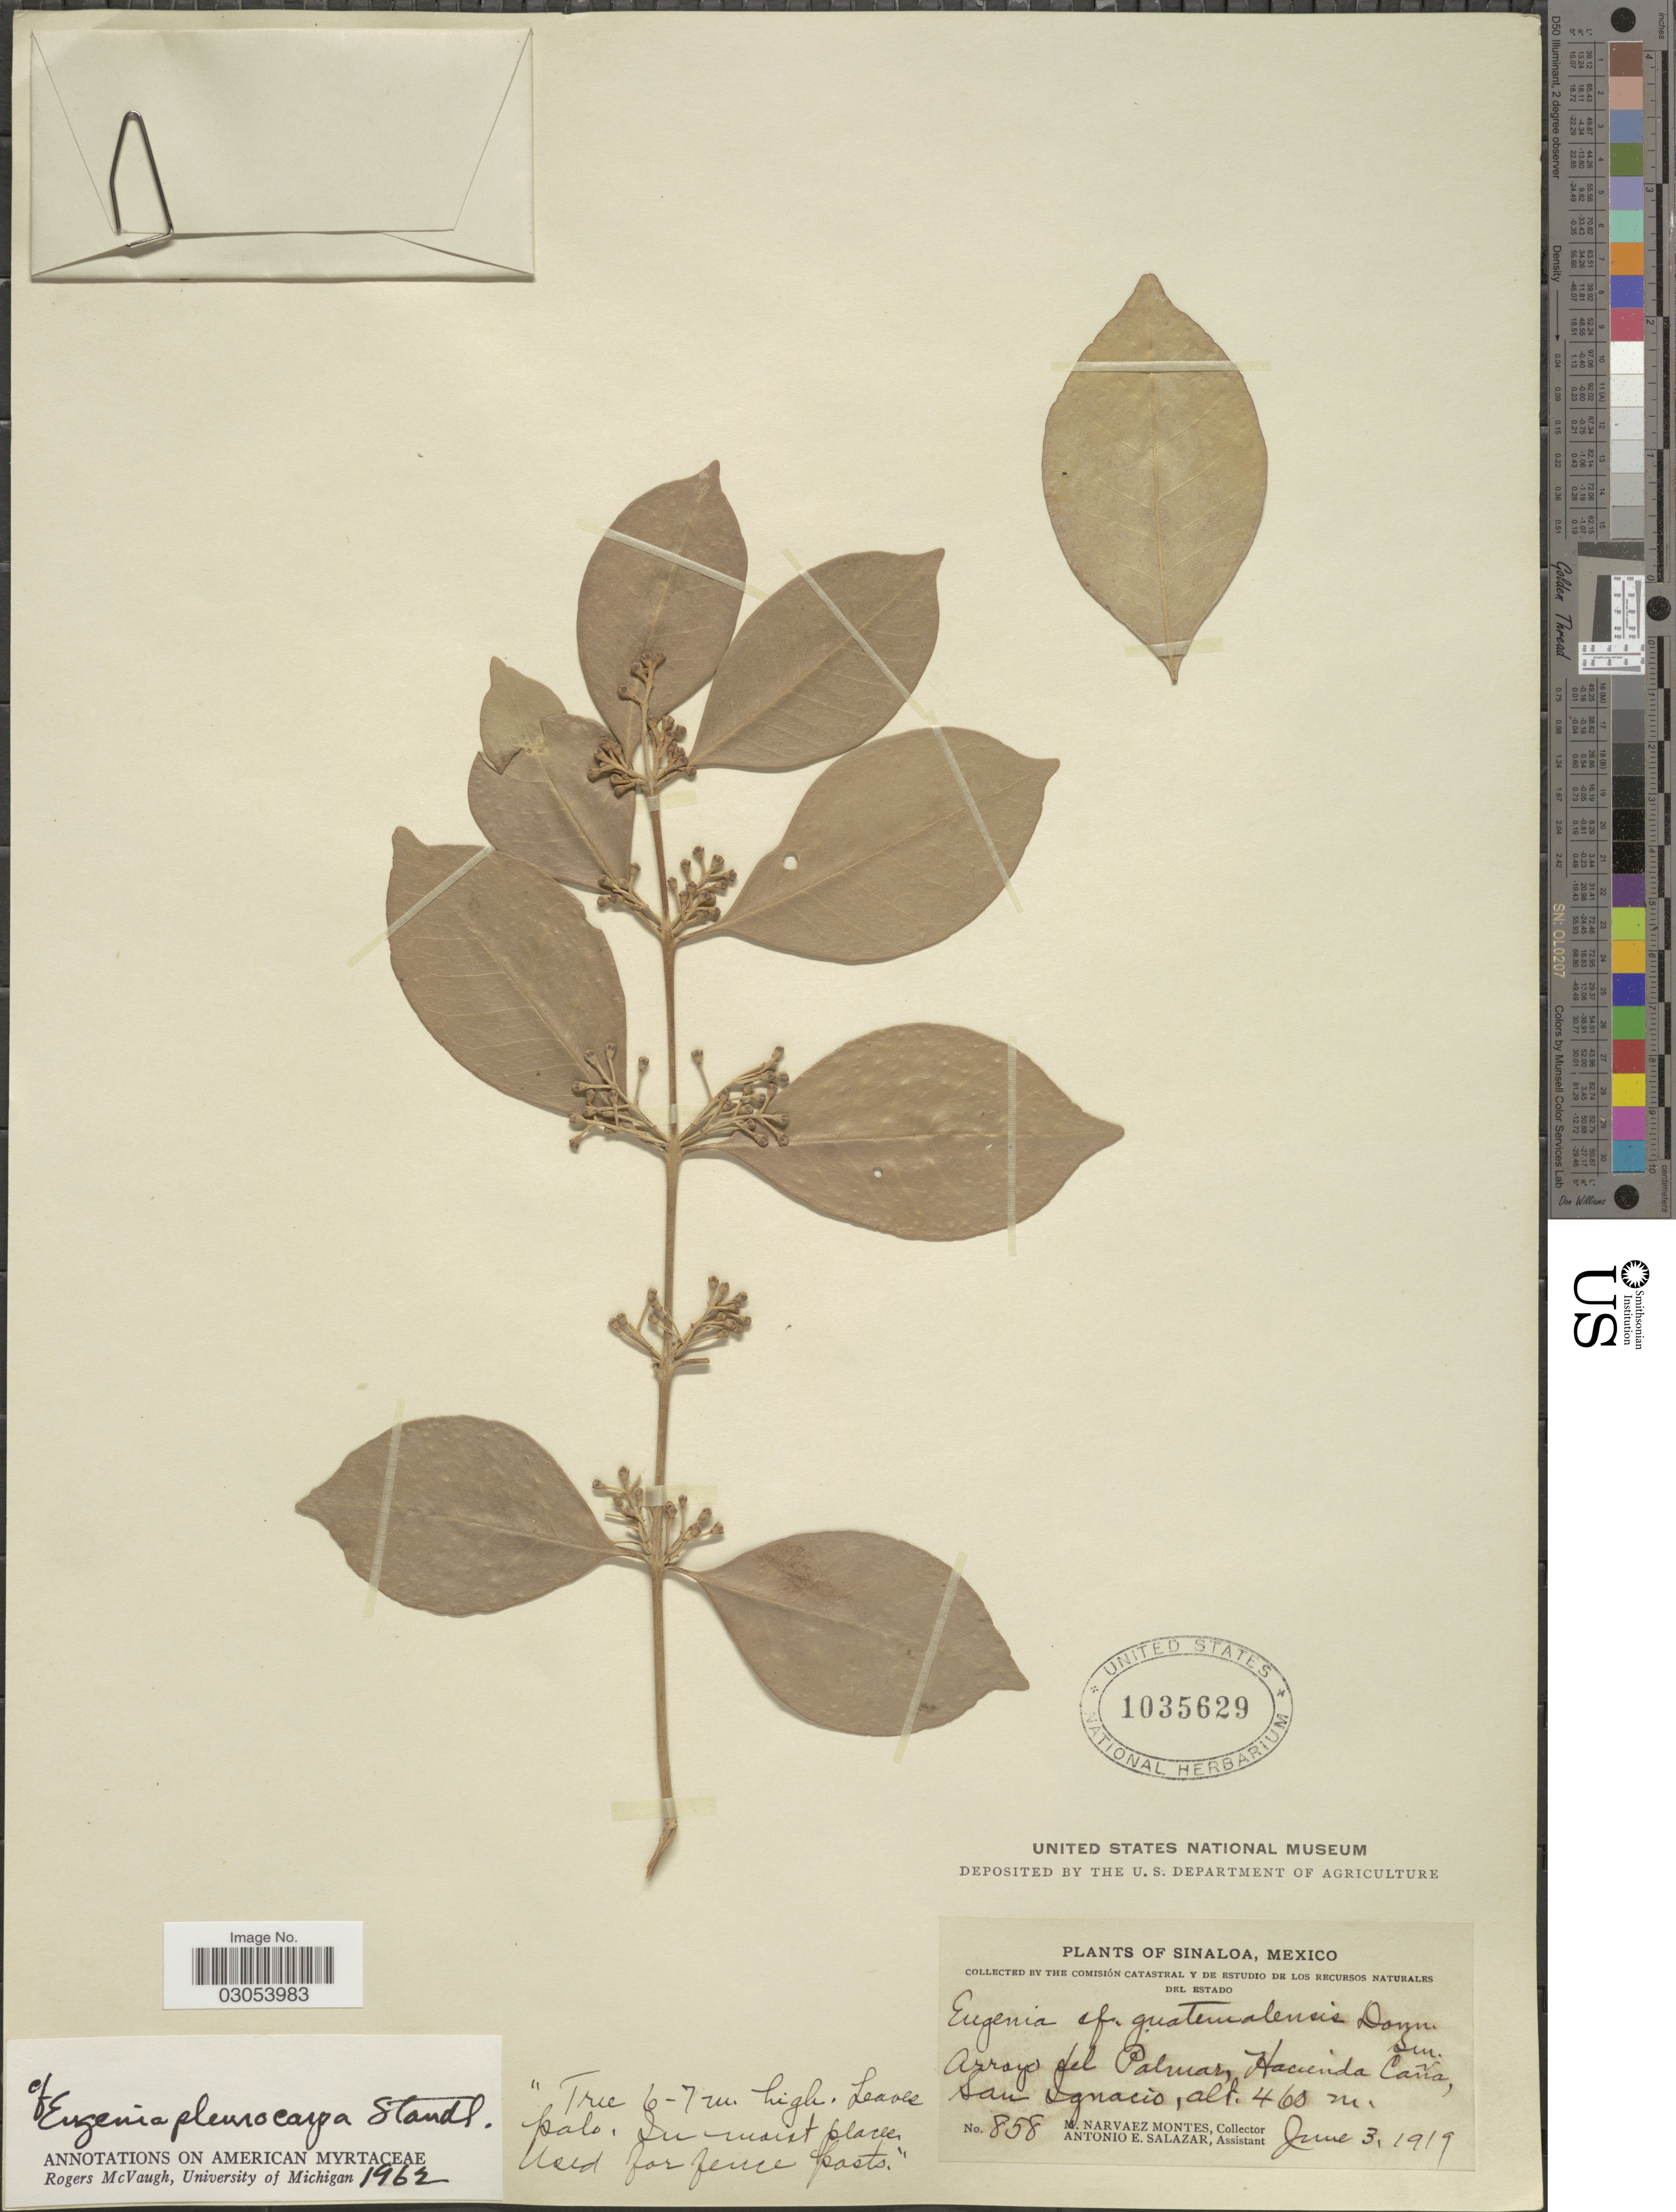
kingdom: Plantae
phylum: Tracheophyta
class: Magnoliopsida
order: Myrtales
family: Myrtaceae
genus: Eugenia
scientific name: Eugenia pleurocarpa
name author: Standl.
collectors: M. Navarez Montes & A. E. Salazar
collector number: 858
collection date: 1919-06-03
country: Mexico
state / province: Sinaloa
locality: Arroyo del Palmar, Hacienda Caña, San Ignacio.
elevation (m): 460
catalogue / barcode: US 1035629